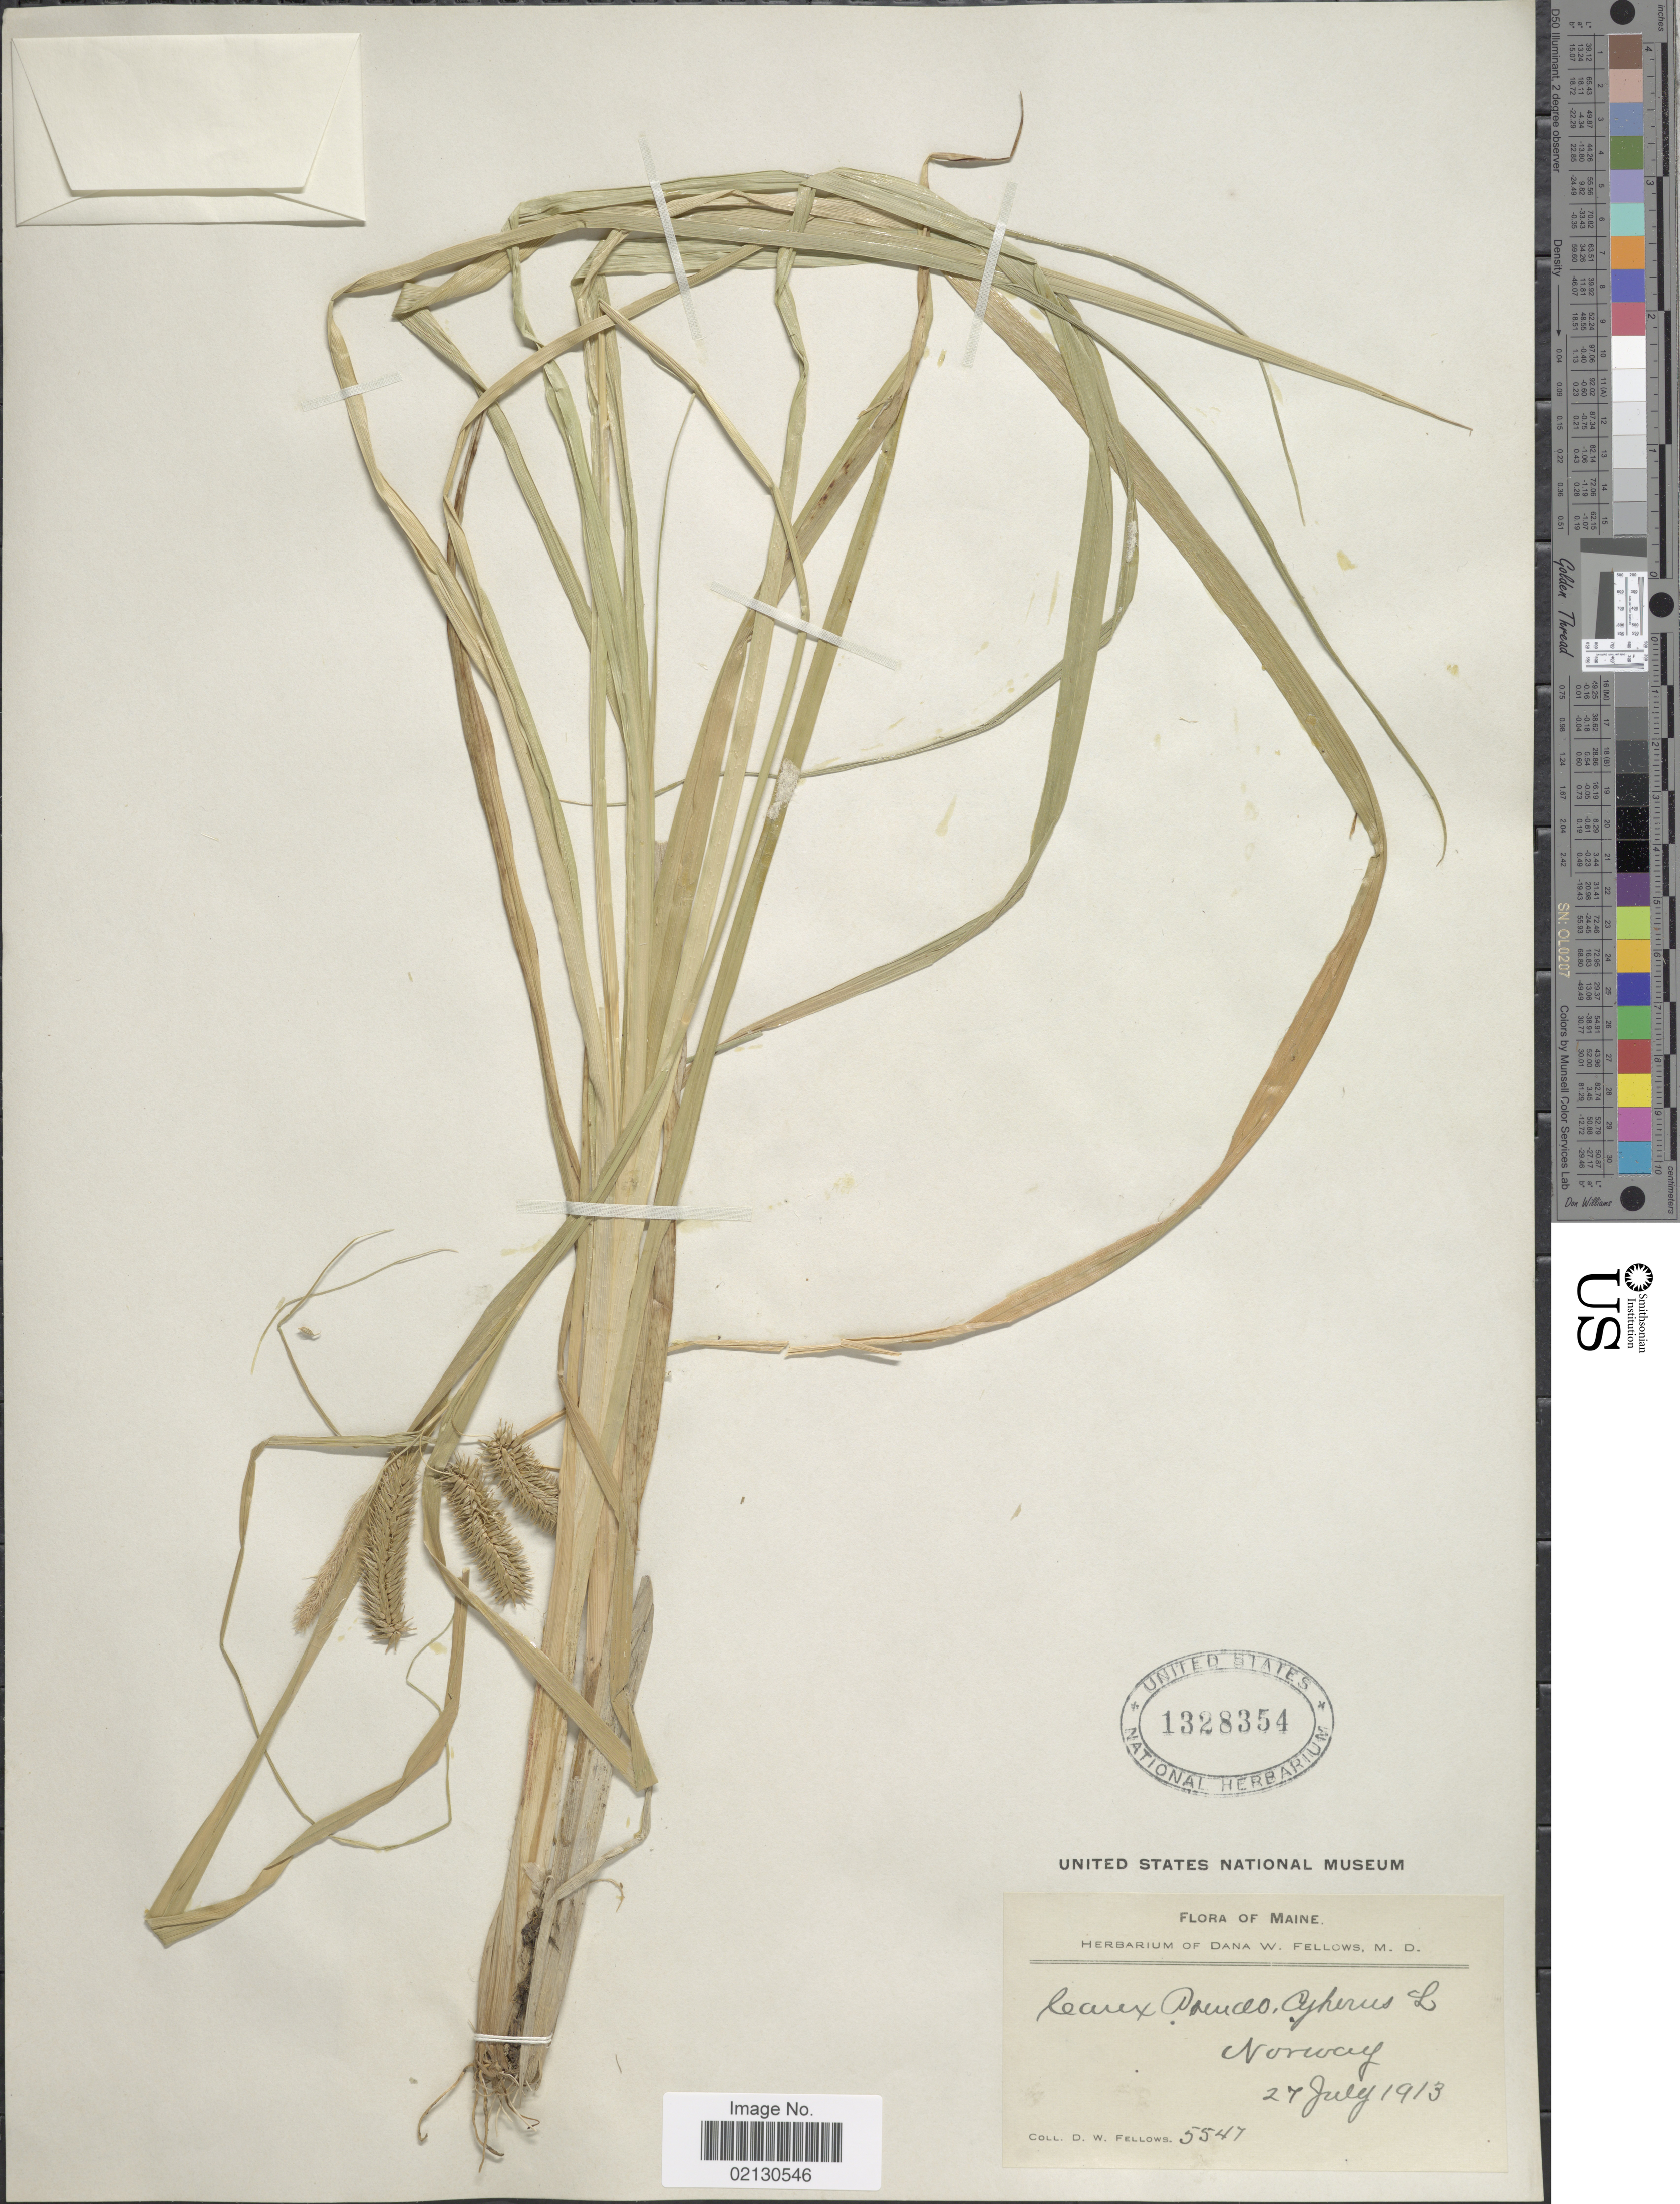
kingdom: Plantae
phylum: Tracheophyta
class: Liliopsida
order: Poales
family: Cyperaceae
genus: Carex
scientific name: Carex pseudocyperus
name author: L.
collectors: D. W. Fellows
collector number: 5547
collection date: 1913-07-27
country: United States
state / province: Maine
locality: Norway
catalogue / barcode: US 1328354